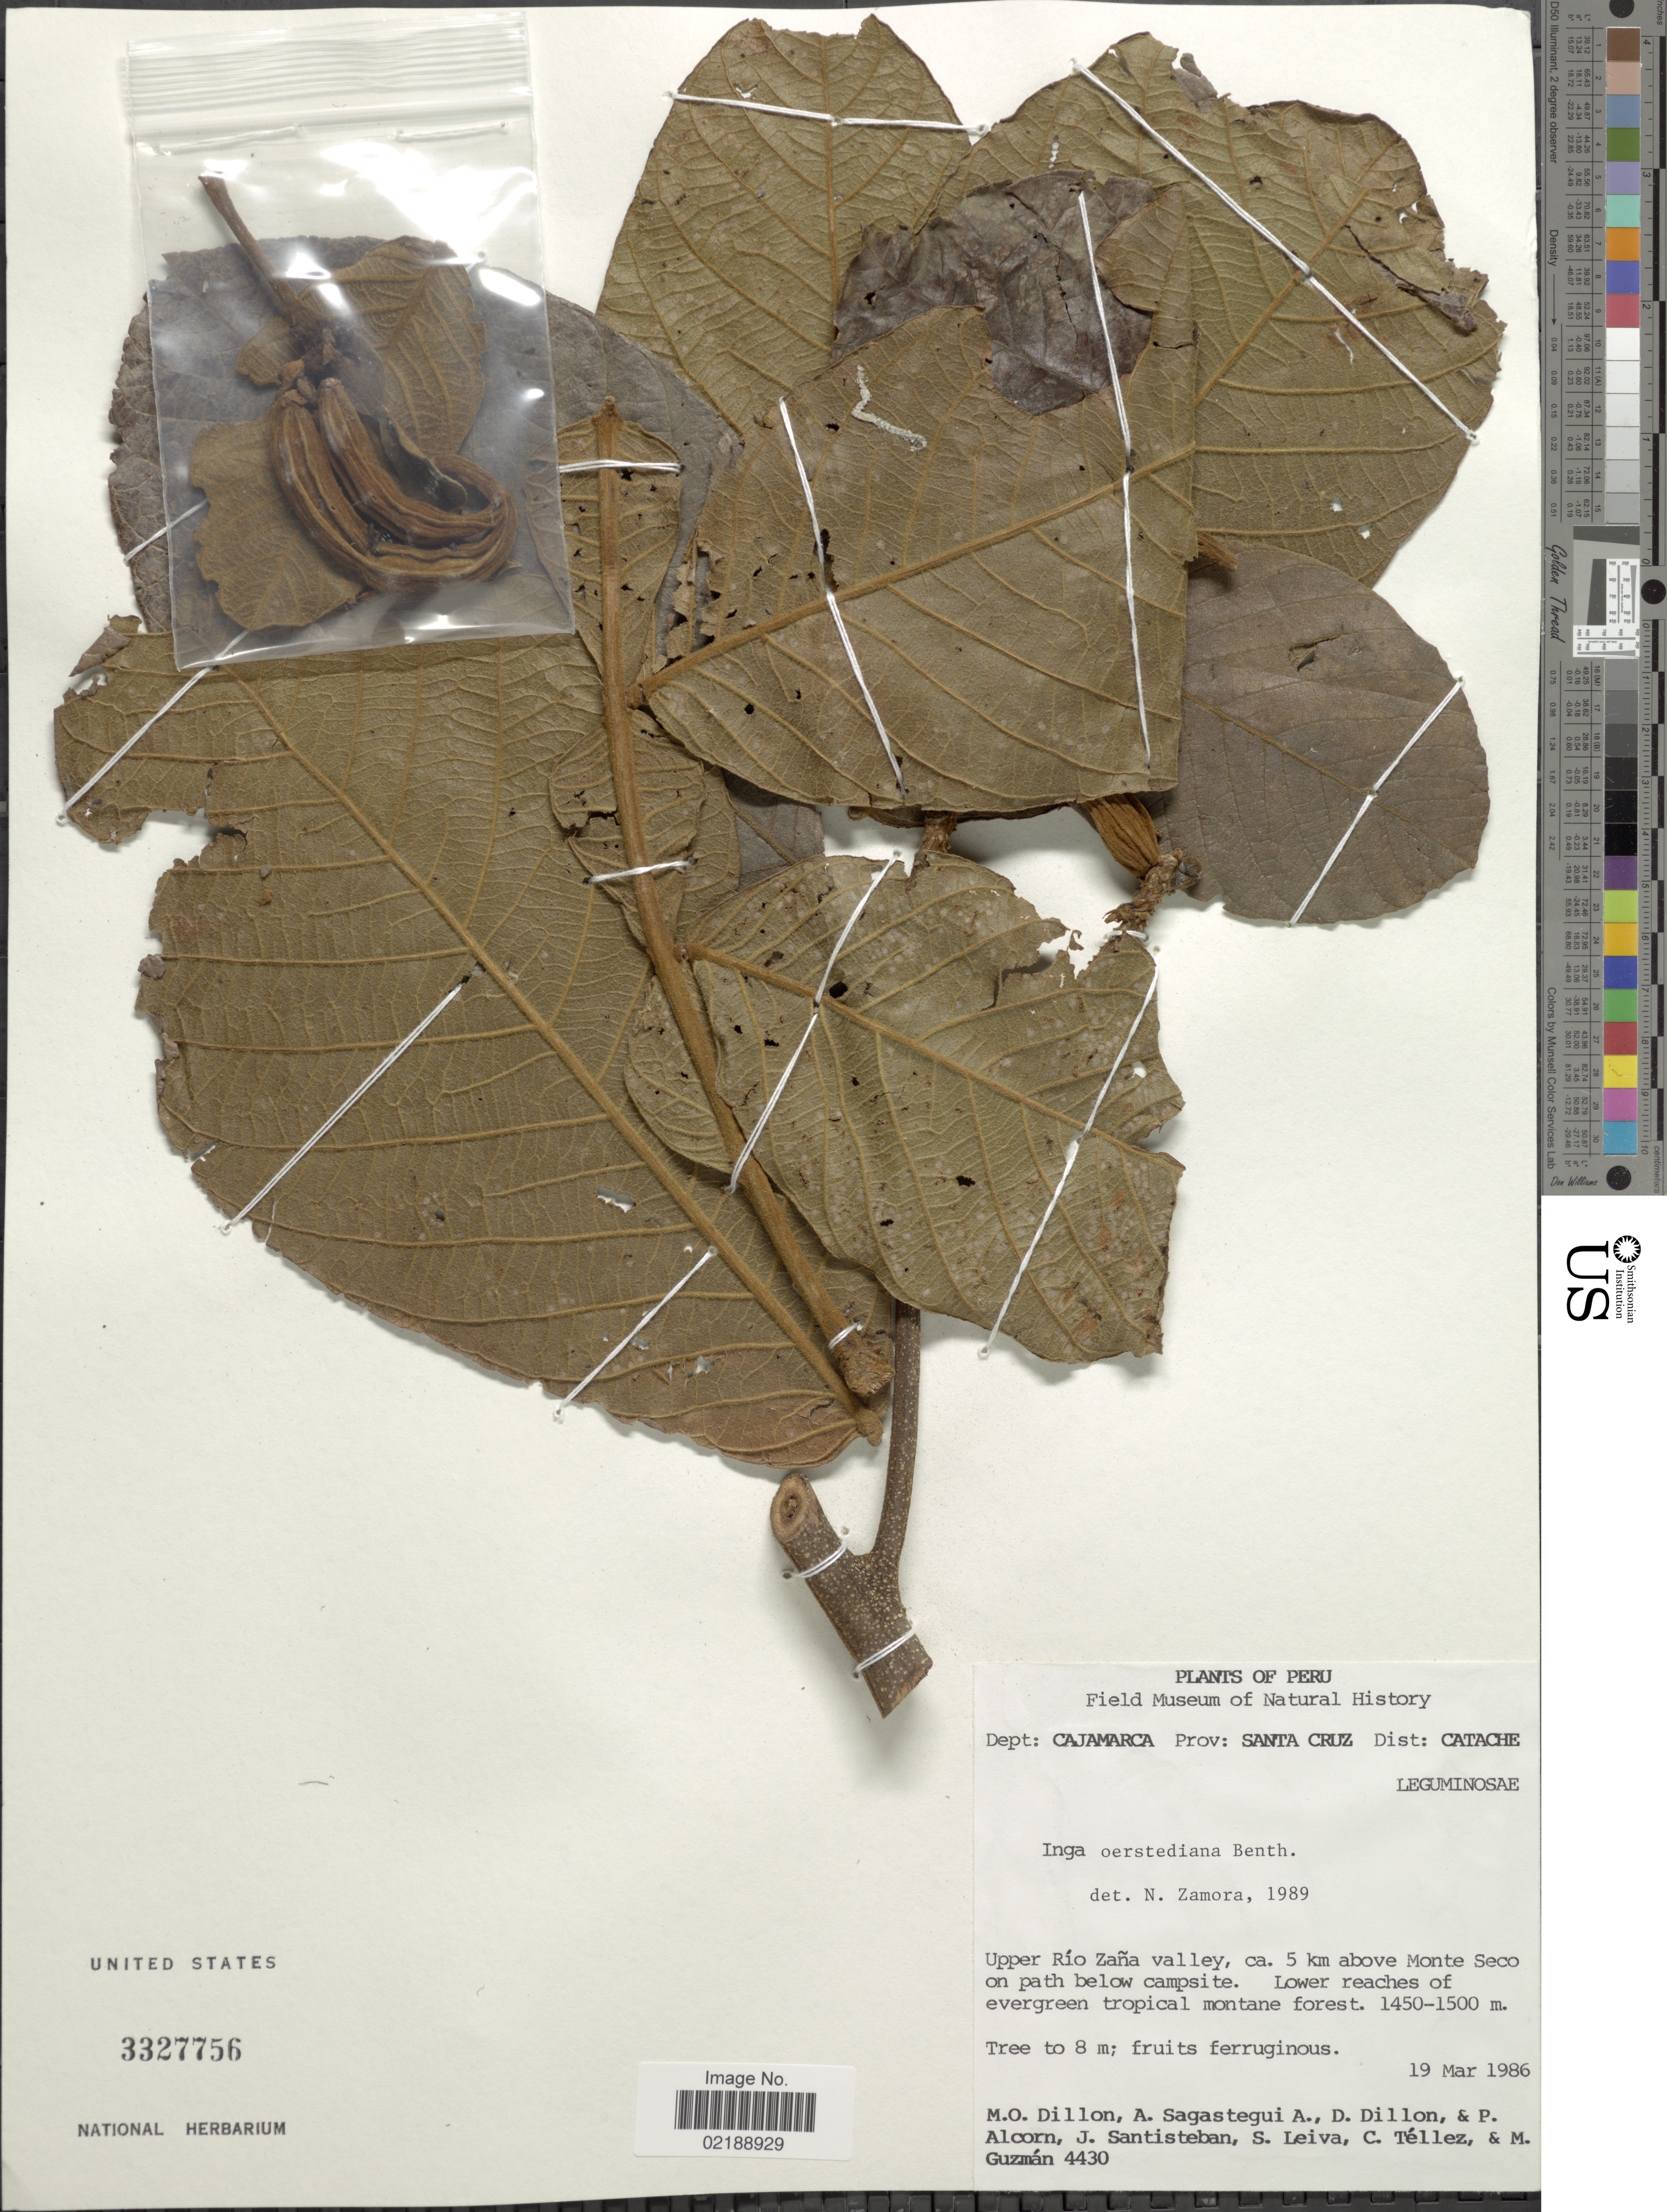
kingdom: Plantae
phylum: Tracheophyta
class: Magnoliopsida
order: Fabales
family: Fabaceae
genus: Inga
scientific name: Inga oerstediana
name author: Benth.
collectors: M. O. Dillon, A. Sagástegui A., D. Dillon, P. Alcorn & et al.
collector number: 4430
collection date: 1986-03-19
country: Peru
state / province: Cajamarca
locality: Dept. Cajamarca, Prov. Santa Cruz, Dist: Catache, Upper Río Zaña valley, ca 5 km above Monte Seco on path below campsite. Lower reaches of evergreen tropical monatne forest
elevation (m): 1450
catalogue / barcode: US 3327756